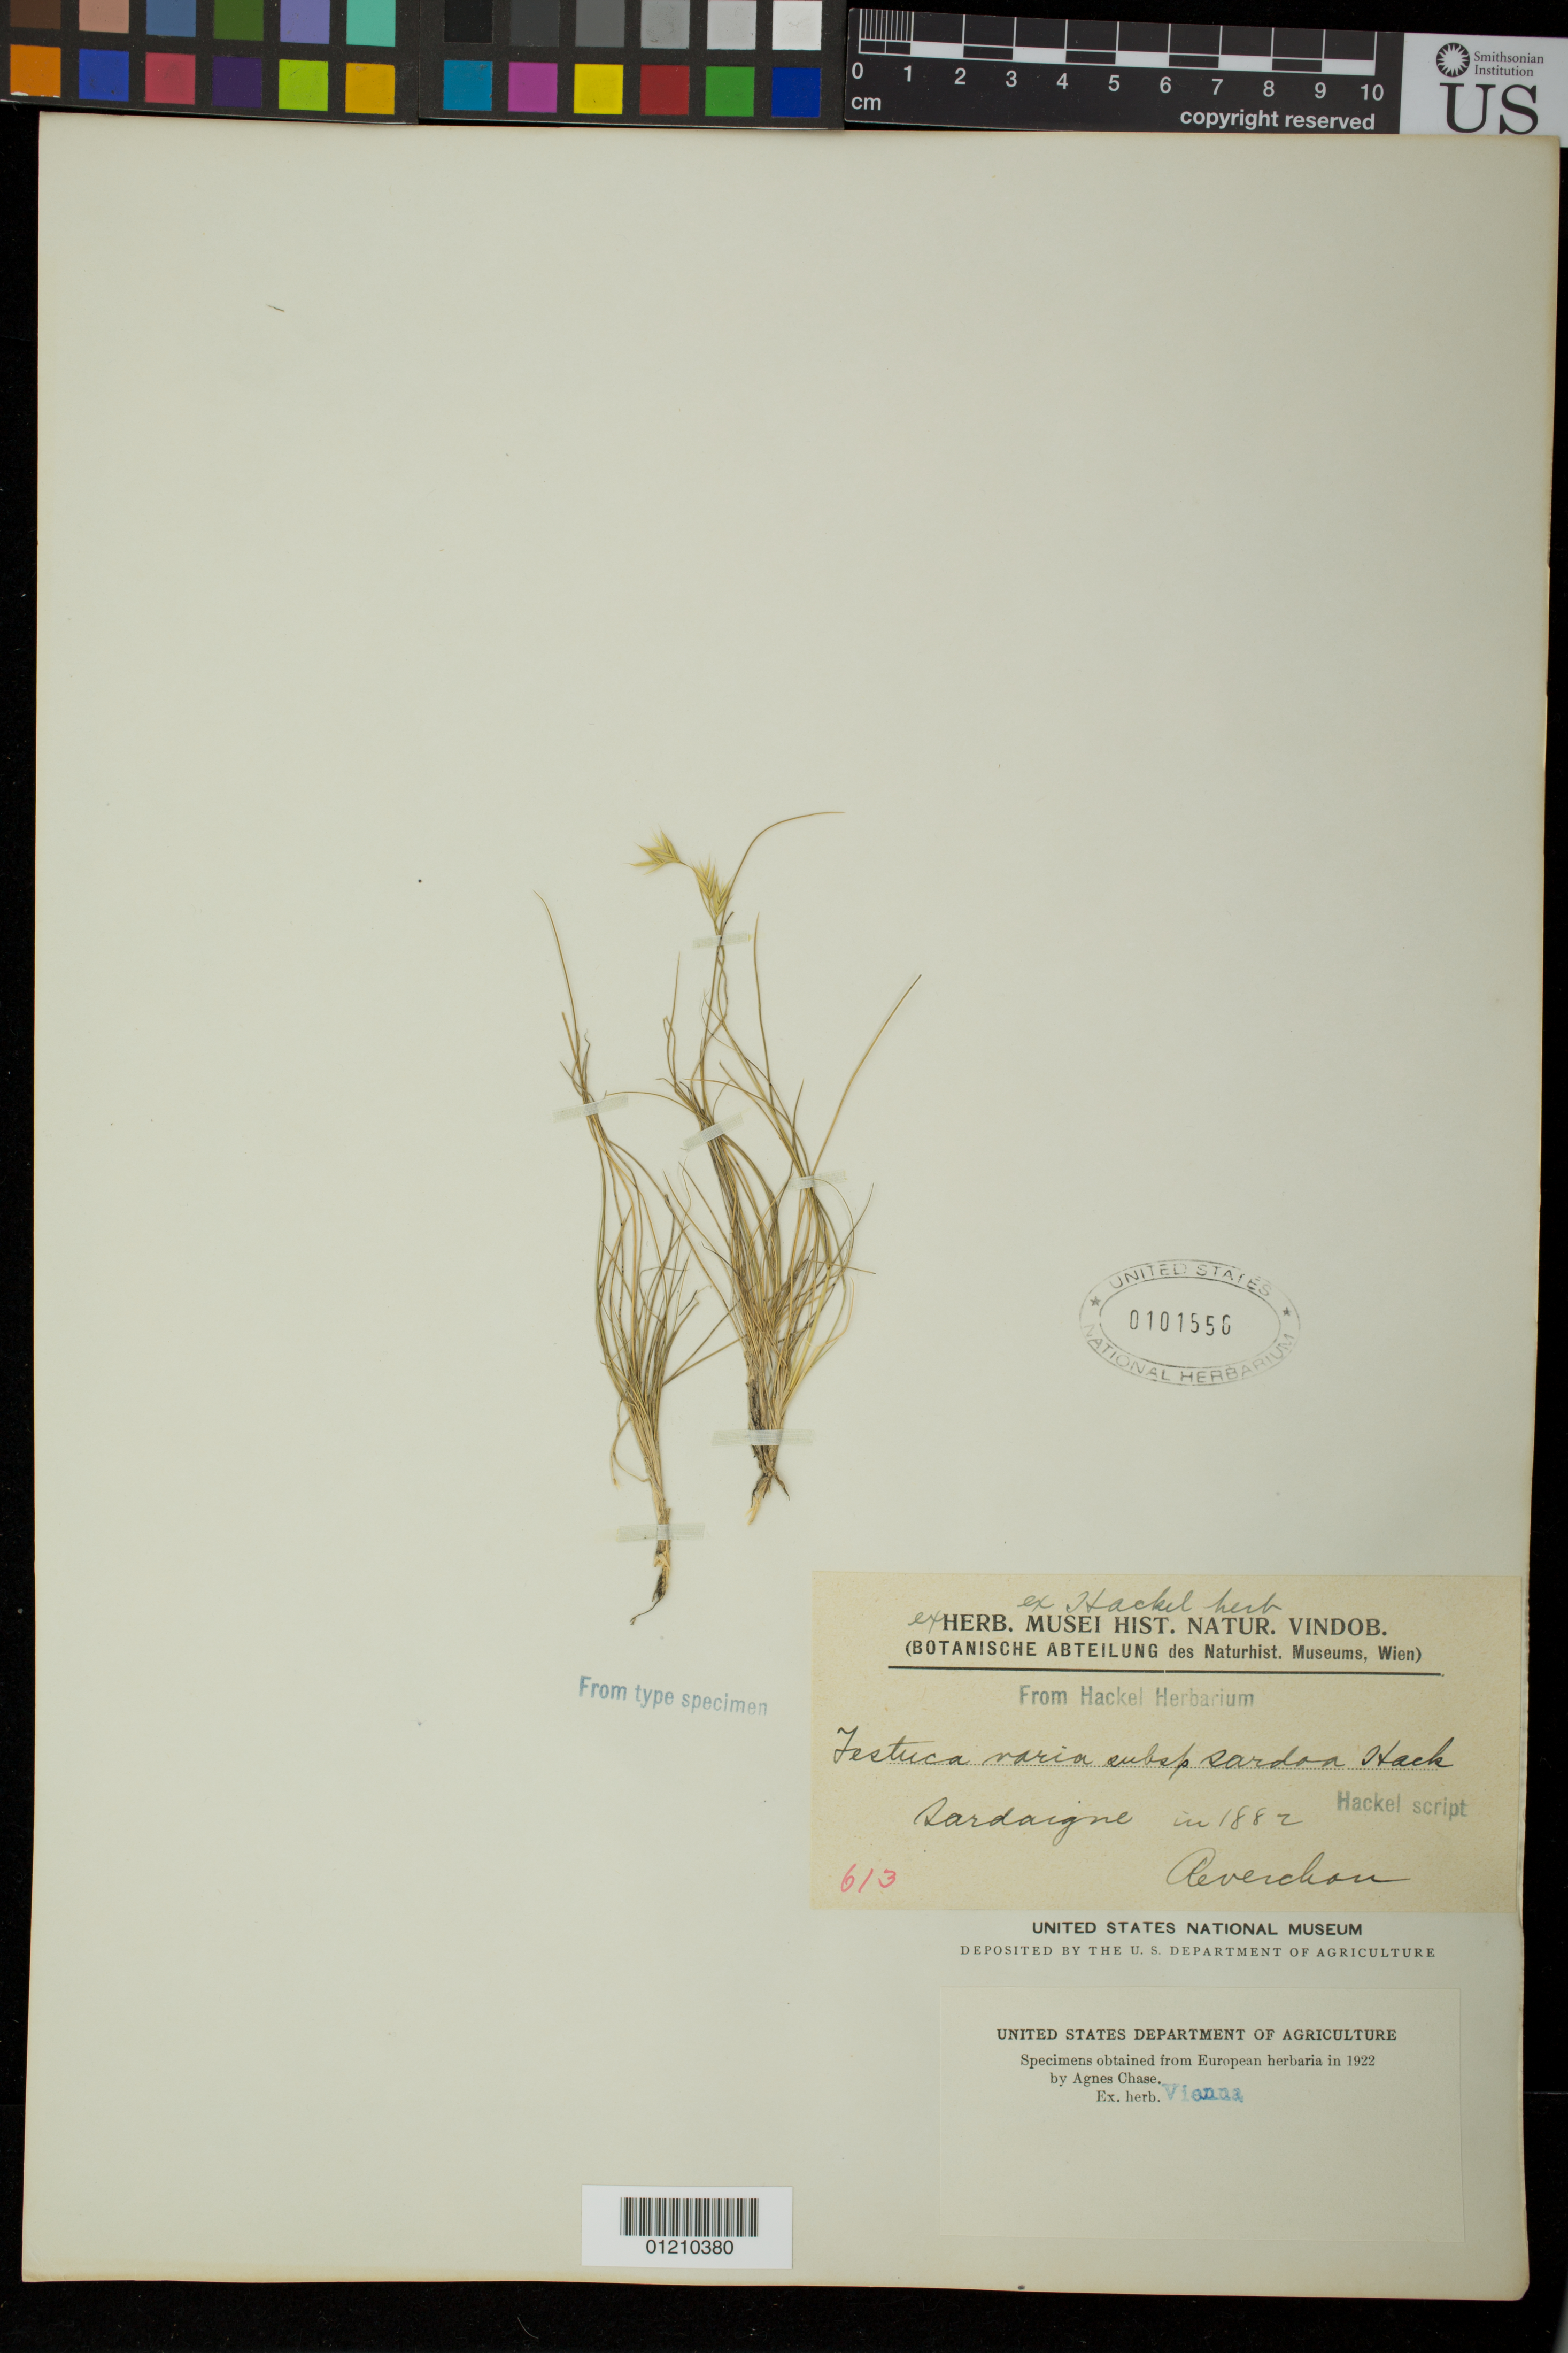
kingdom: Plantae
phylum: Tracheophyta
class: Liliopsida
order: Poales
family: Poaceae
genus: Festuca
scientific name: Festuca varia subsp. sardoa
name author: Hack. ex Barbey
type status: Type Collection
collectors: E. Reverchon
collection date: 1882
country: Italy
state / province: Sardegna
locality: Sardinia.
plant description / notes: Fragmentary material of type specimen ex herb. Vienna.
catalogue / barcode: US 101556